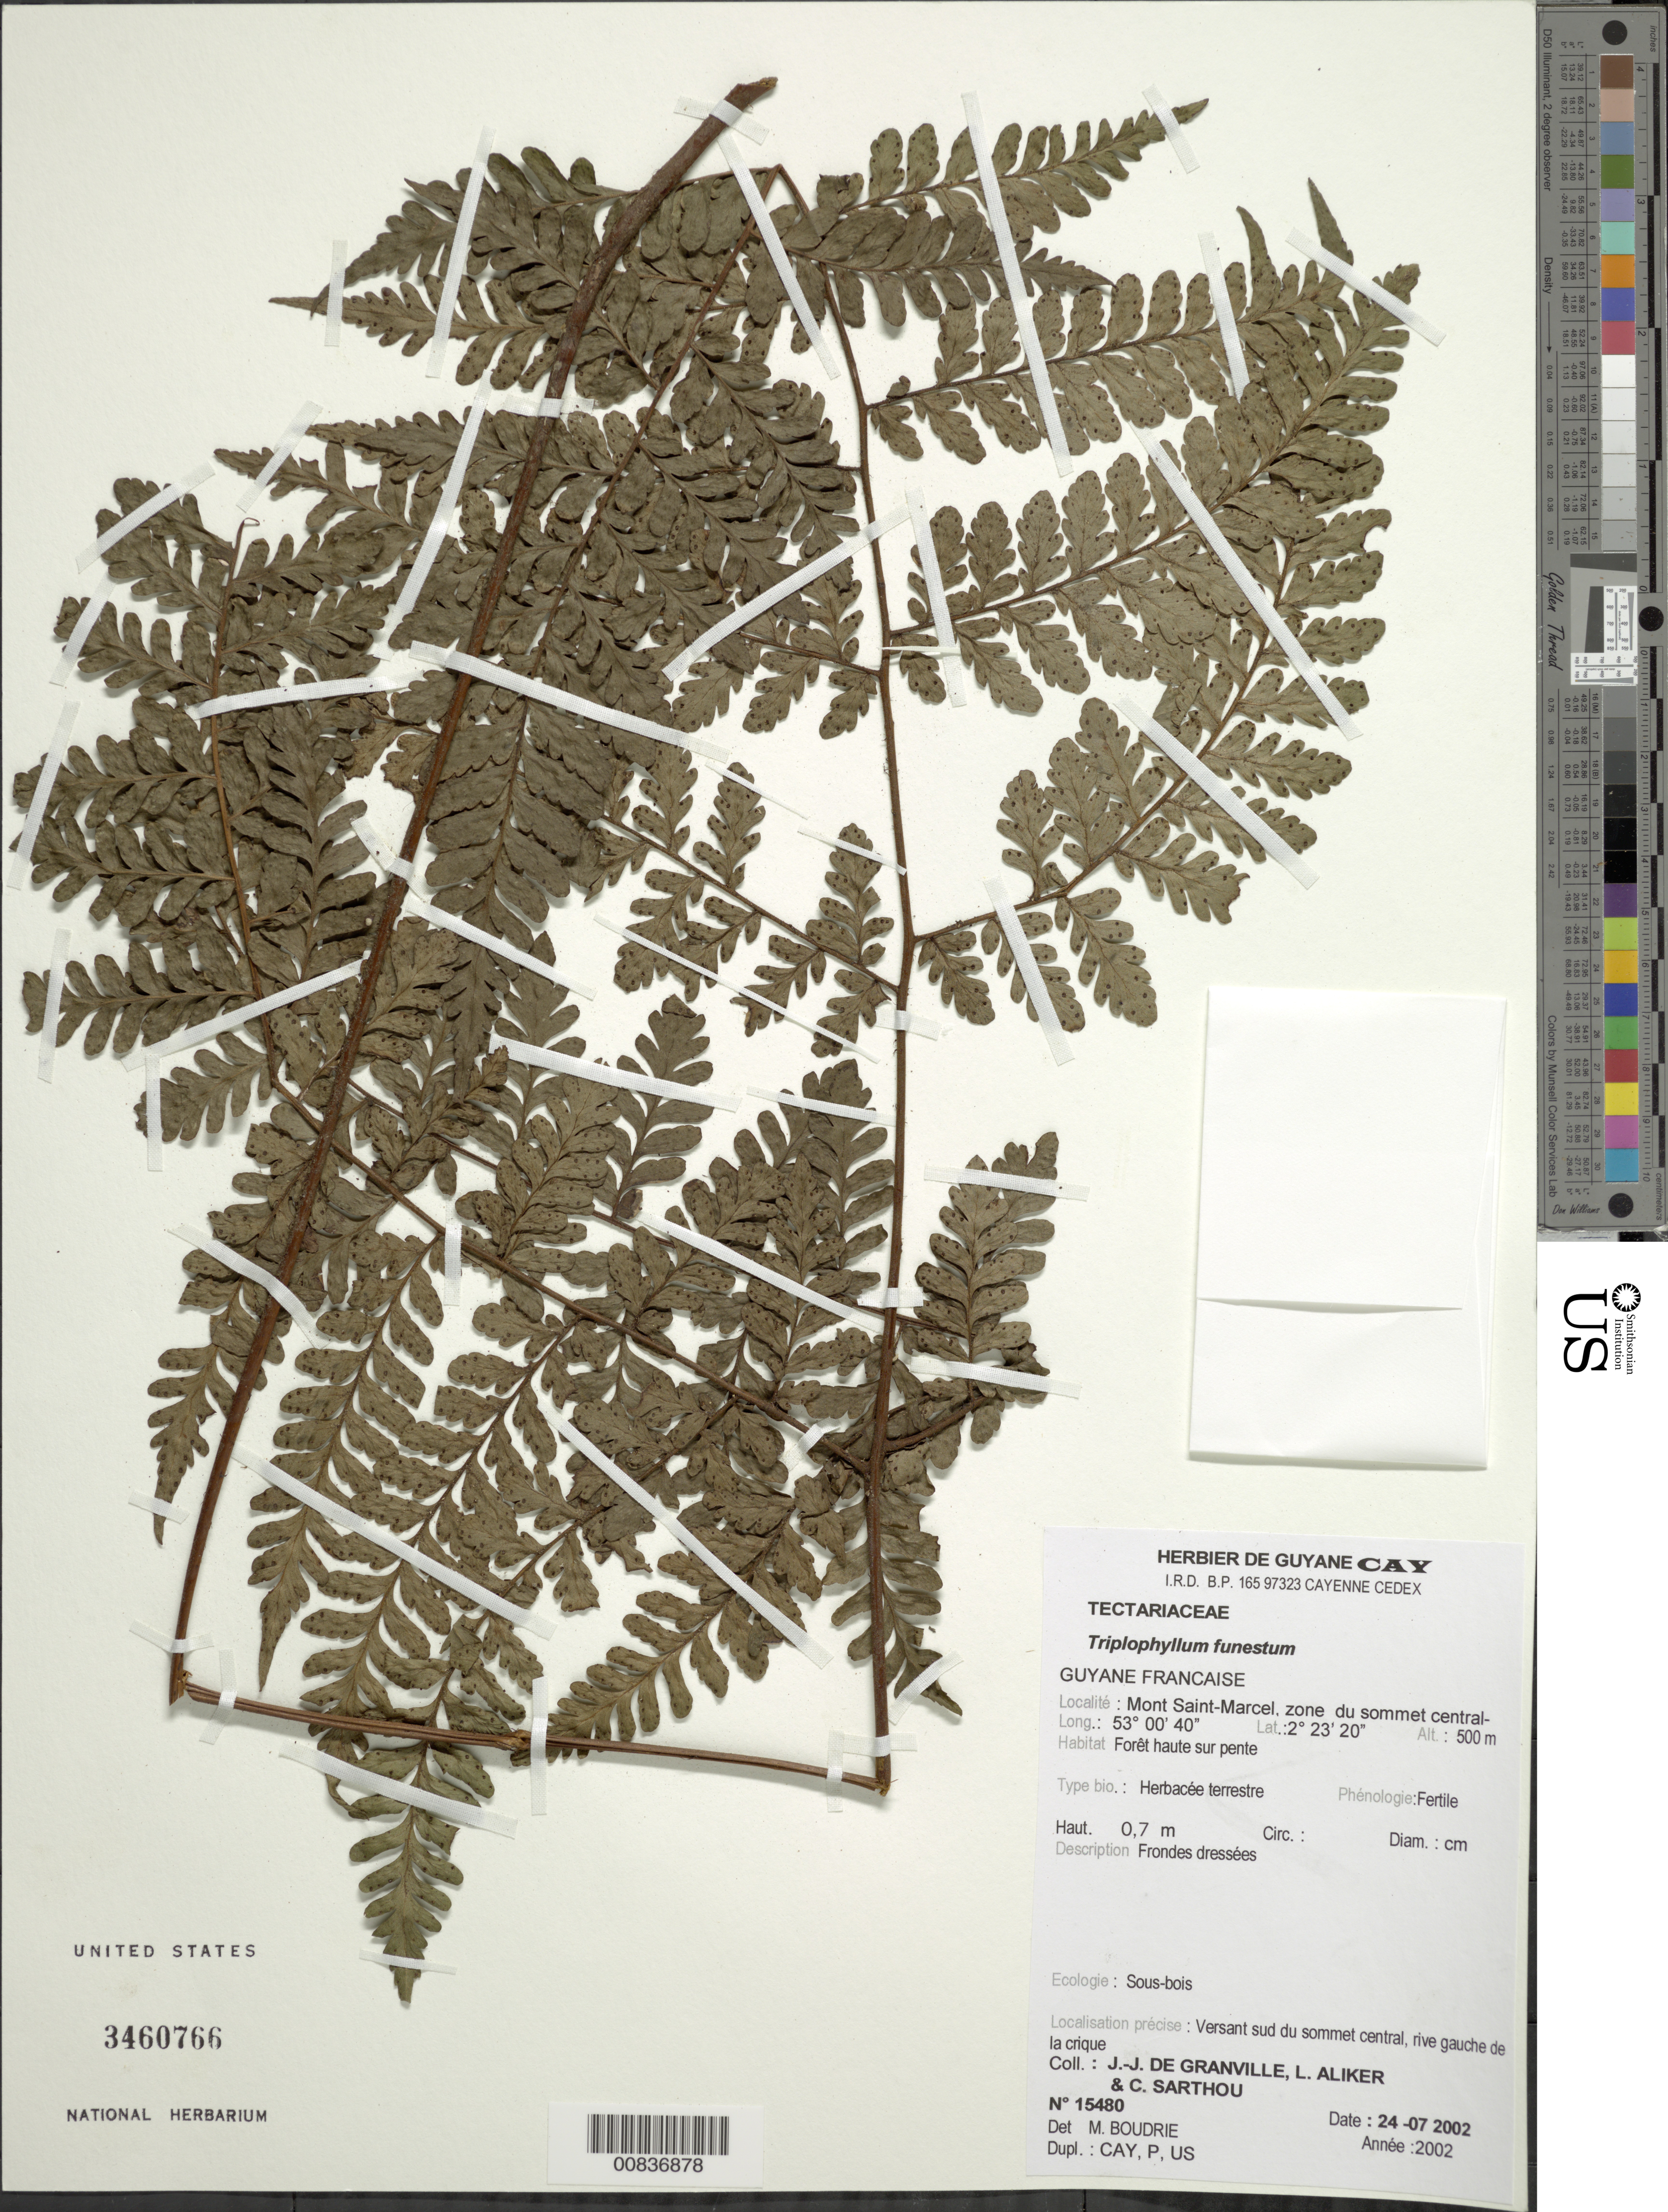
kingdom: Plantae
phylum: Tracheophyta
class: Polypodiopsida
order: Polypodiales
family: Tectariaceae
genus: Triplophyllum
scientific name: Triplophyllum funestum var. funestum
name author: (Kunze) Holttum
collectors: J.-J. de Granville, L. Aliker & C. Sarthou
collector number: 15480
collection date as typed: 24-Jul-02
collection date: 2002-07-24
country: French Guiana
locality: Mont Saint-Marcel, zone du sommet central. Versant sud du sommet central, rive gauche de la crique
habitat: Forêt haute sur pente. Sous-bois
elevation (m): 500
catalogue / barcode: US 3460766